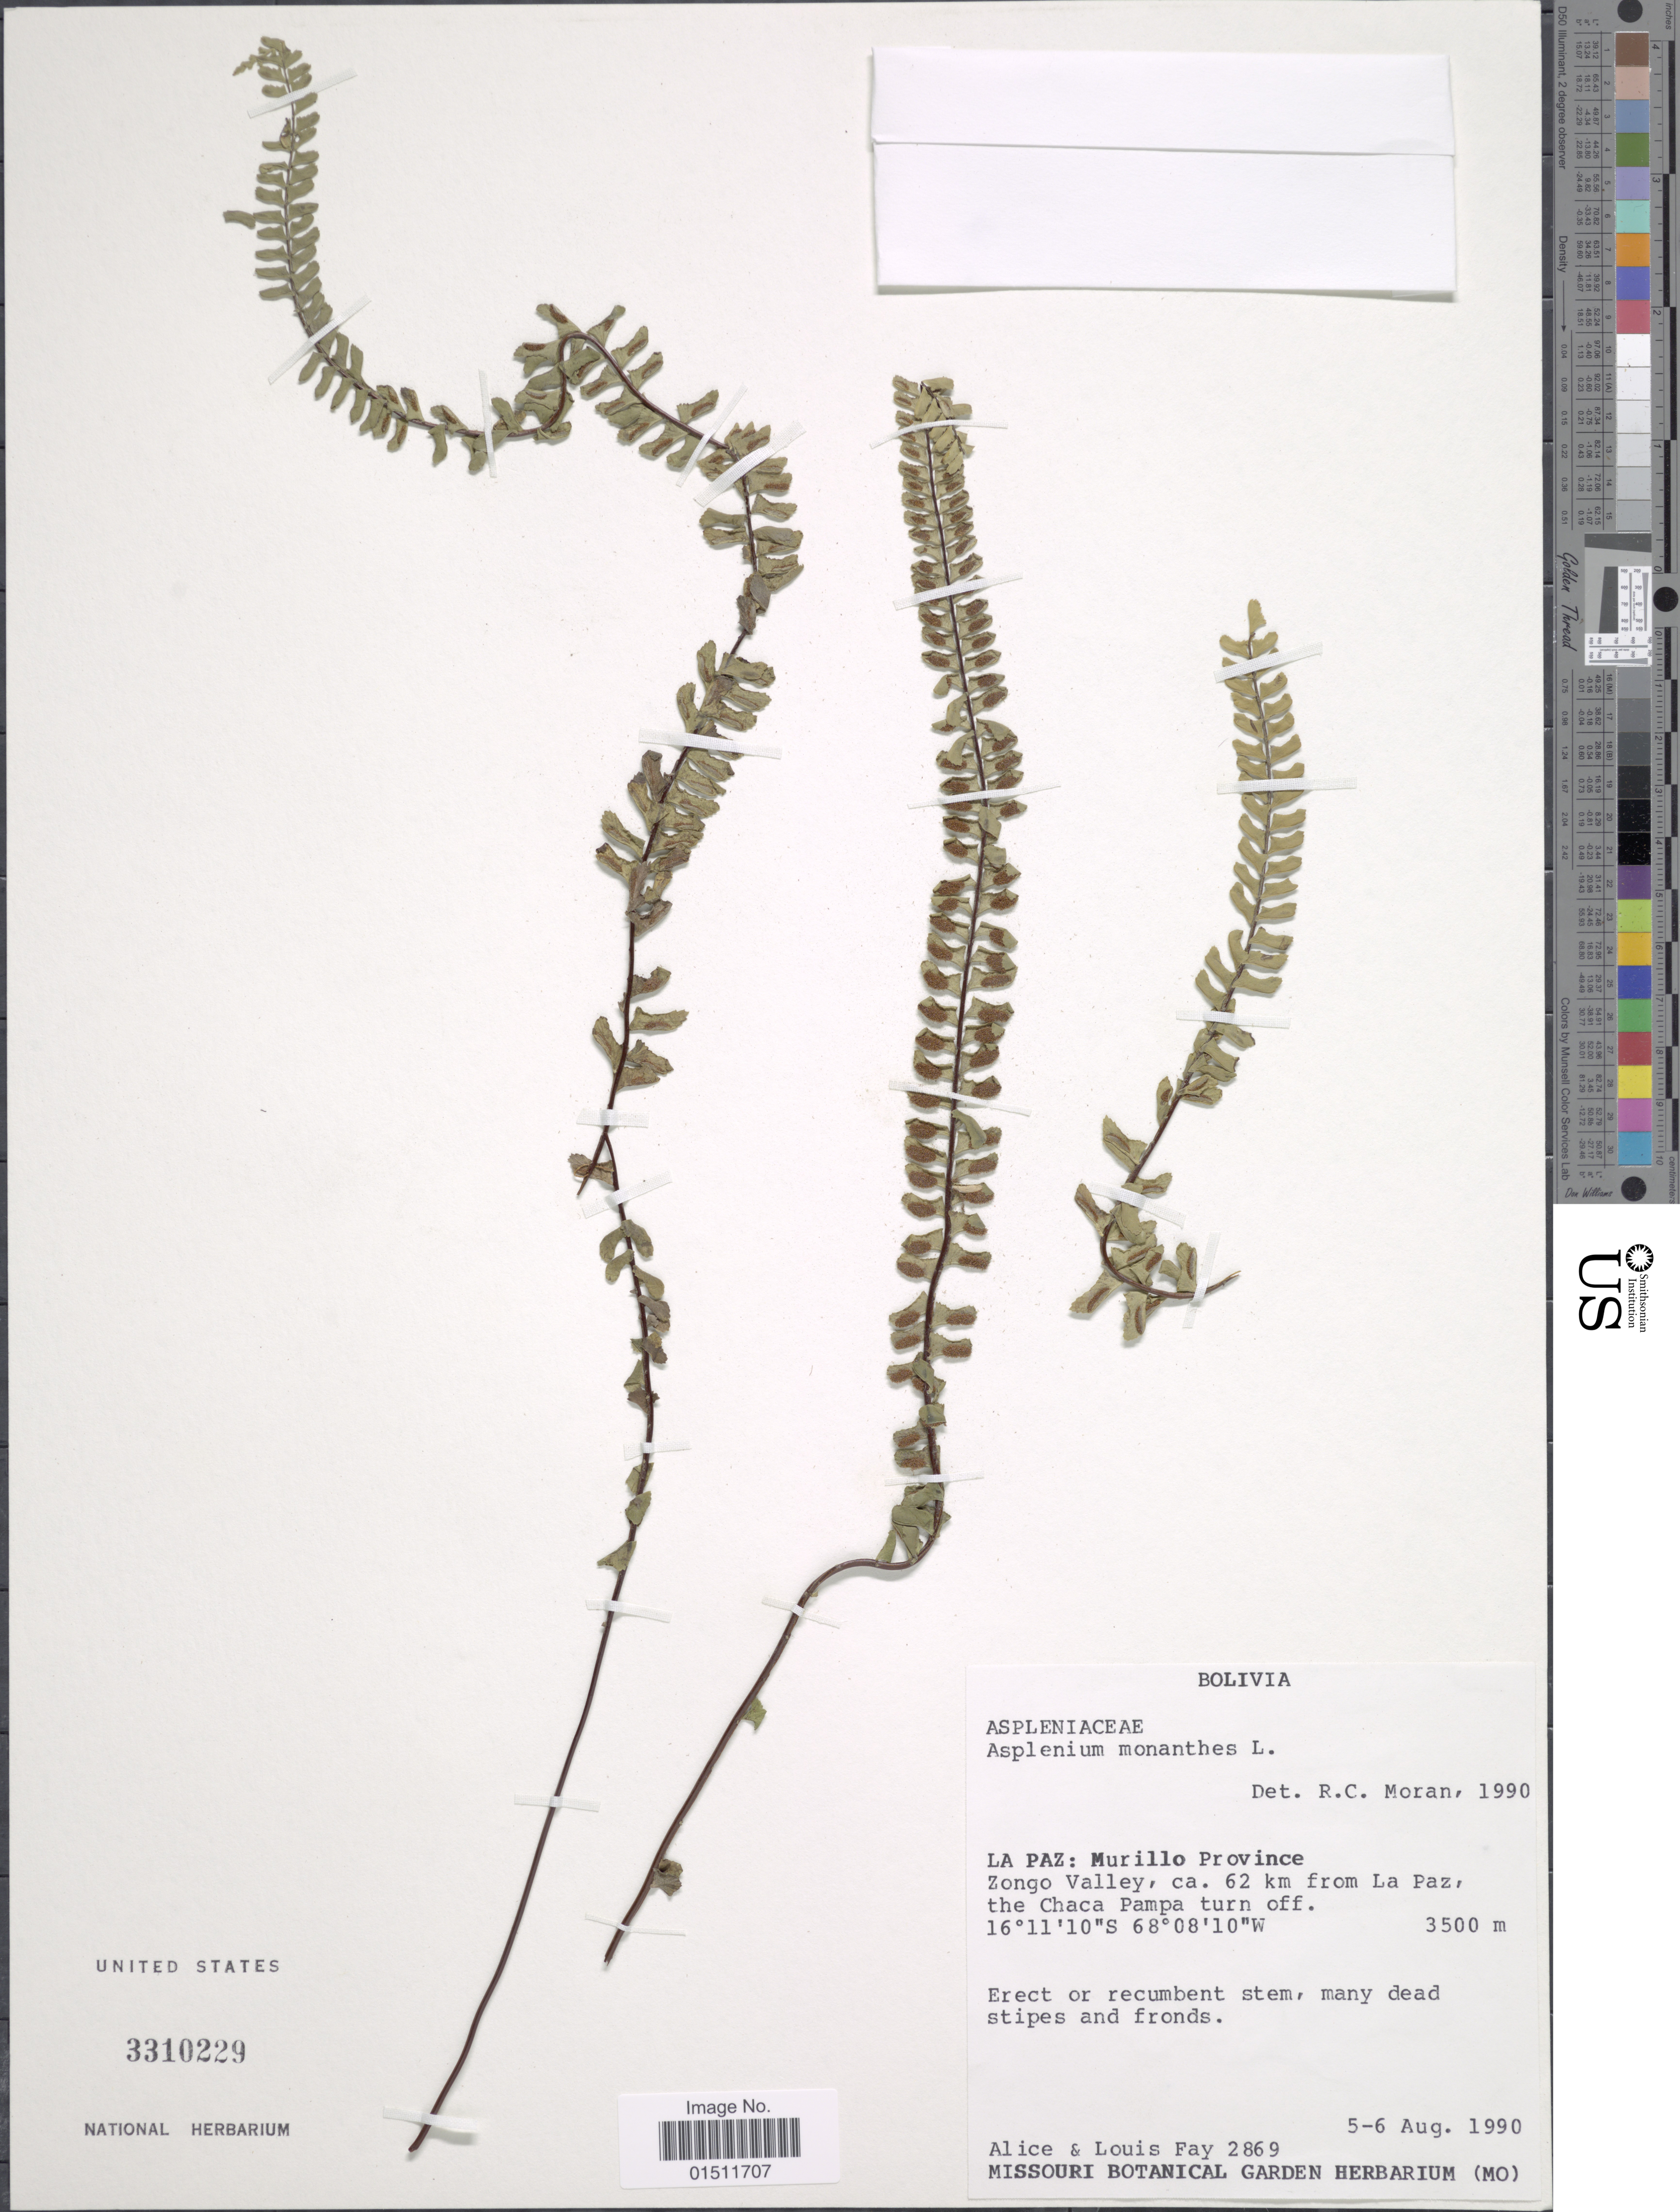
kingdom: Plantae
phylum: Tracheophyta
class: Polypodiopsida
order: Polypodiales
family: Aspleniaceae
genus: Asplenium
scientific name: Asplenium monanthes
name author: L.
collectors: A. Fay & L. Fay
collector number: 2869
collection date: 1990-08-05/1990-08-06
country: Bolivia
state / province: La Paz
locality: La Paz: Murillo Province, Zongo Valley, ca. 62 km from La Paz, the Chaca Pampa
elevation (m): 3500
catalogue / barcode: US 3310229